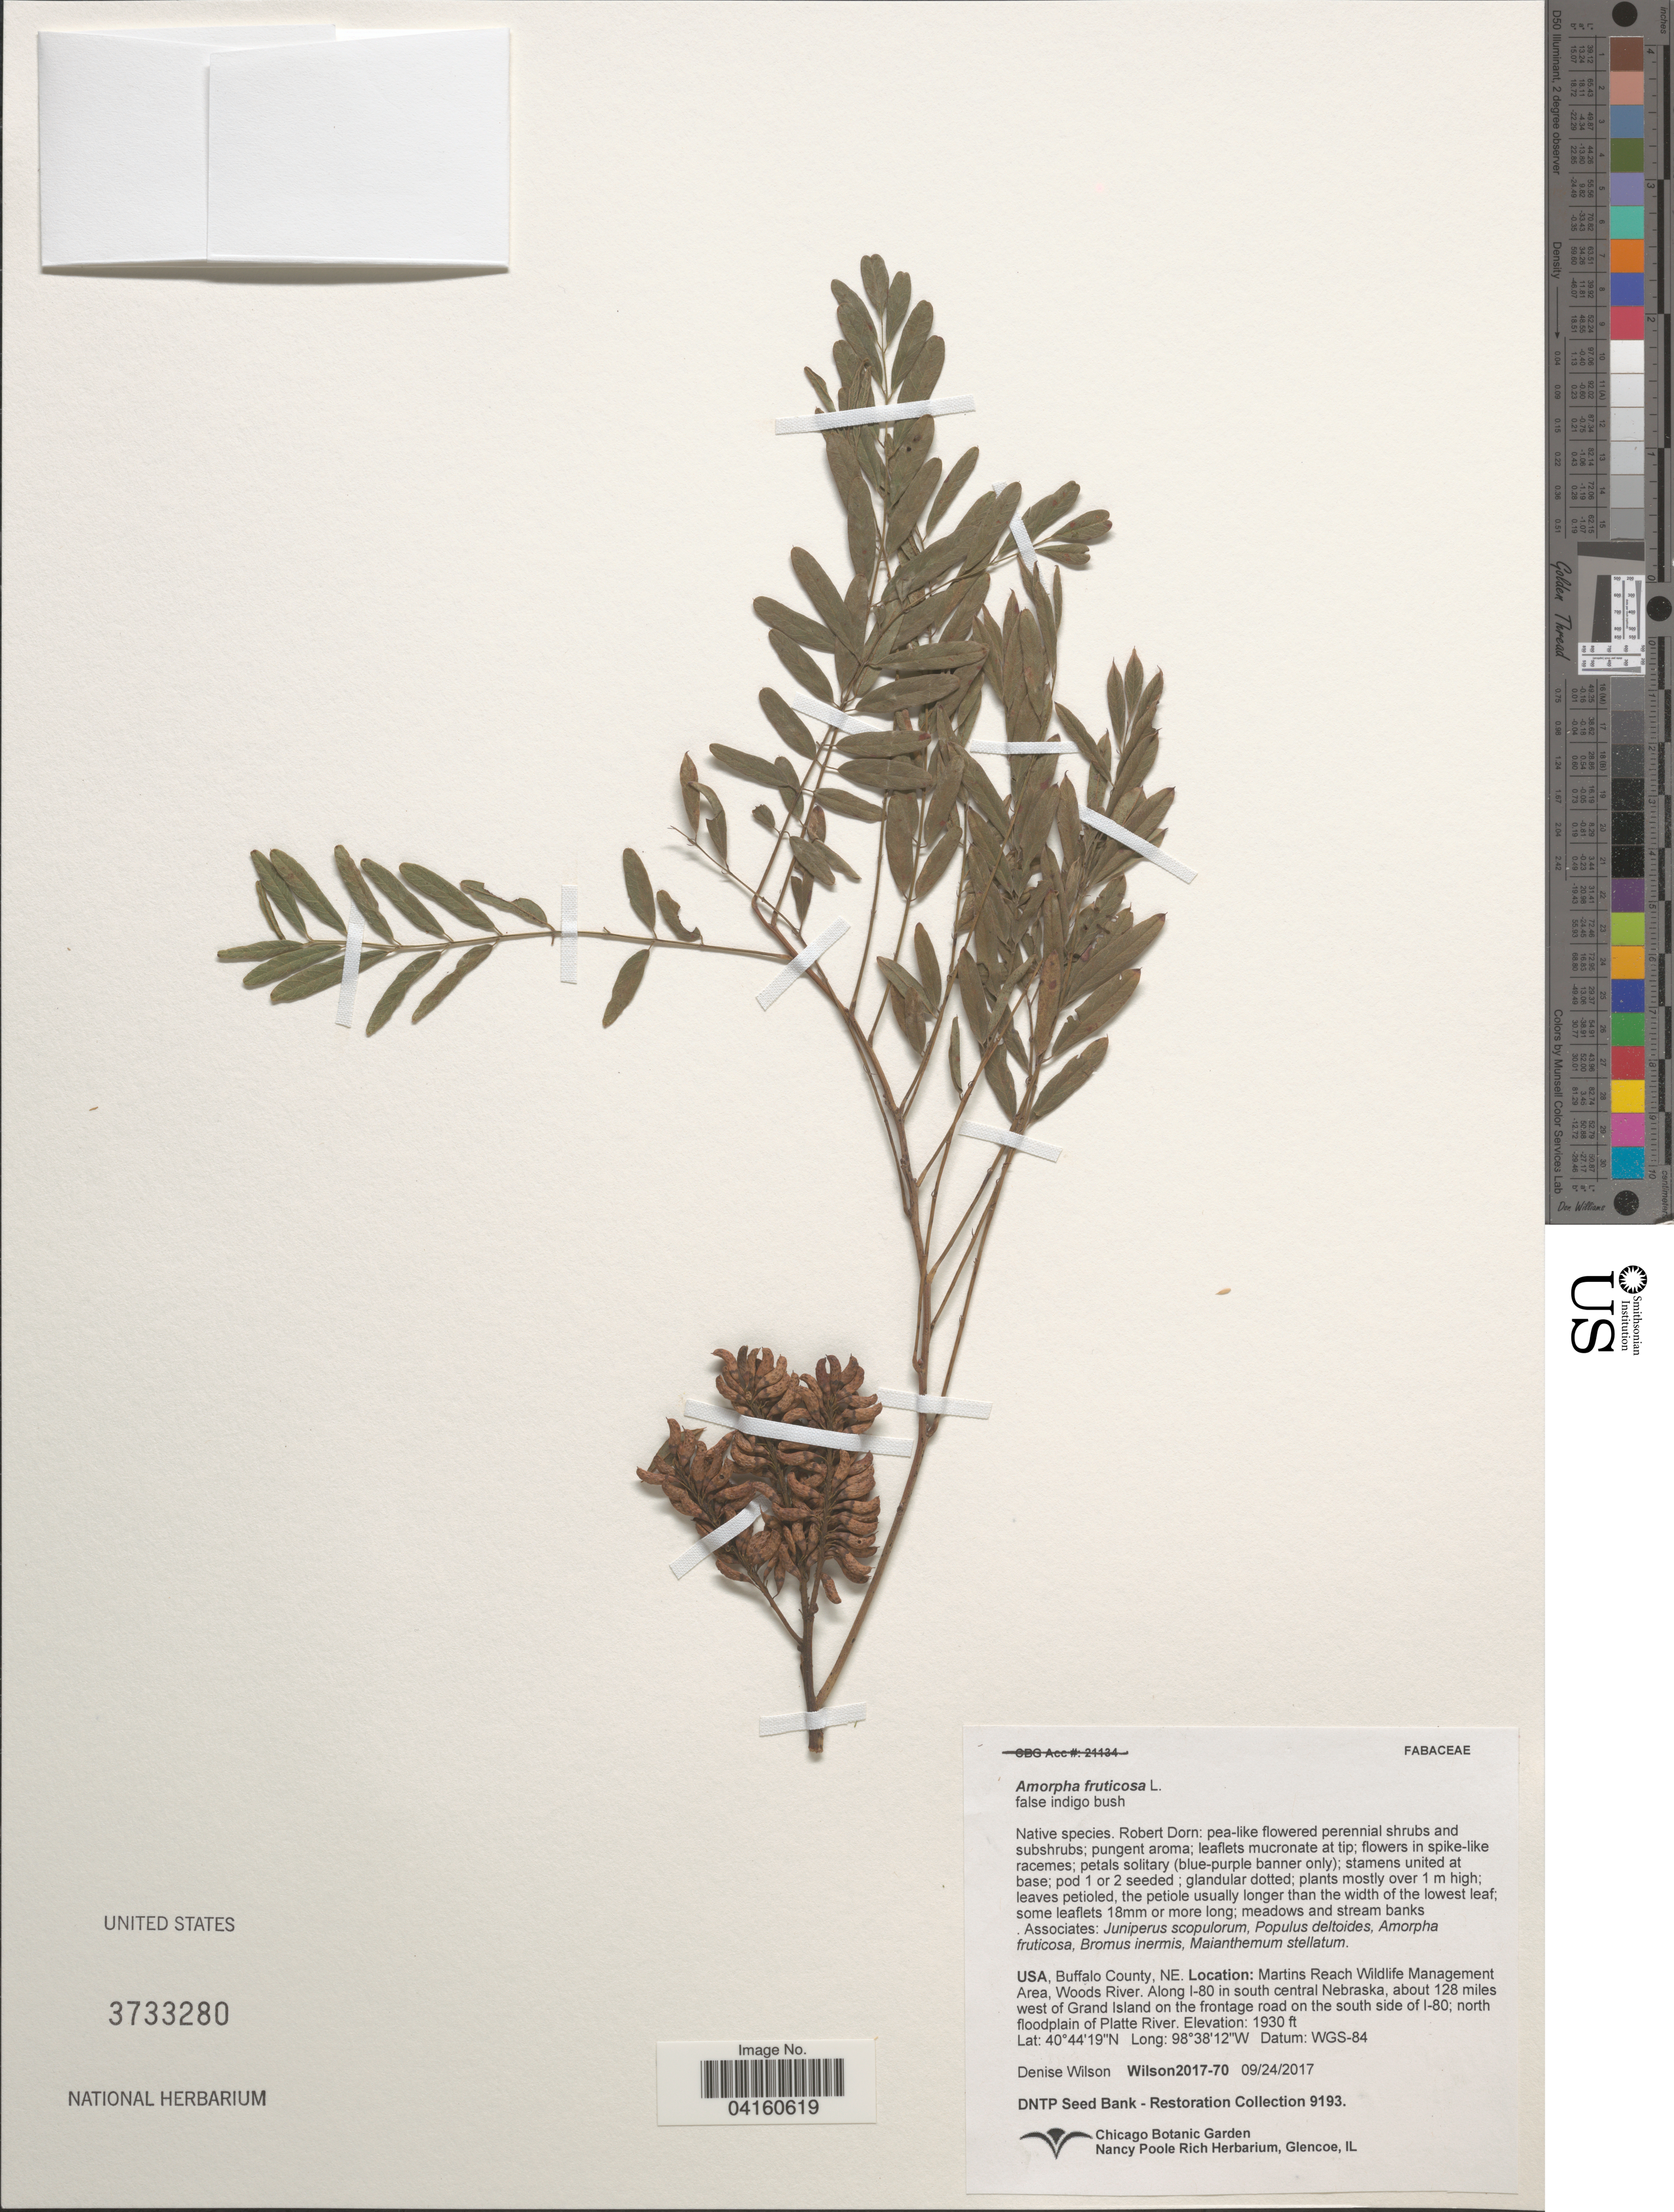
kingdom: Plantae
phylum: Tracheophyta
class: Magnoliopsida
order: Fabales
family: Fabaceae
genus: Amorpha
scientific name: Amorpha fruticosa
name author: L.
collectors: D. Wilson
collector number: Wilson2017-70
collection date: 2017-09-24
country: United States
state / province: Nebraska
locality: Buffalo County. Martins Reach Wildlife Management Area, Woods River. Along I-80 in south central Nebraska, about 128 miles west of Grand Island on the frontage road on the south side of I-80; north floodplain of Platte River.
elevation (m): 588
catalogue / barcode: US 3733280